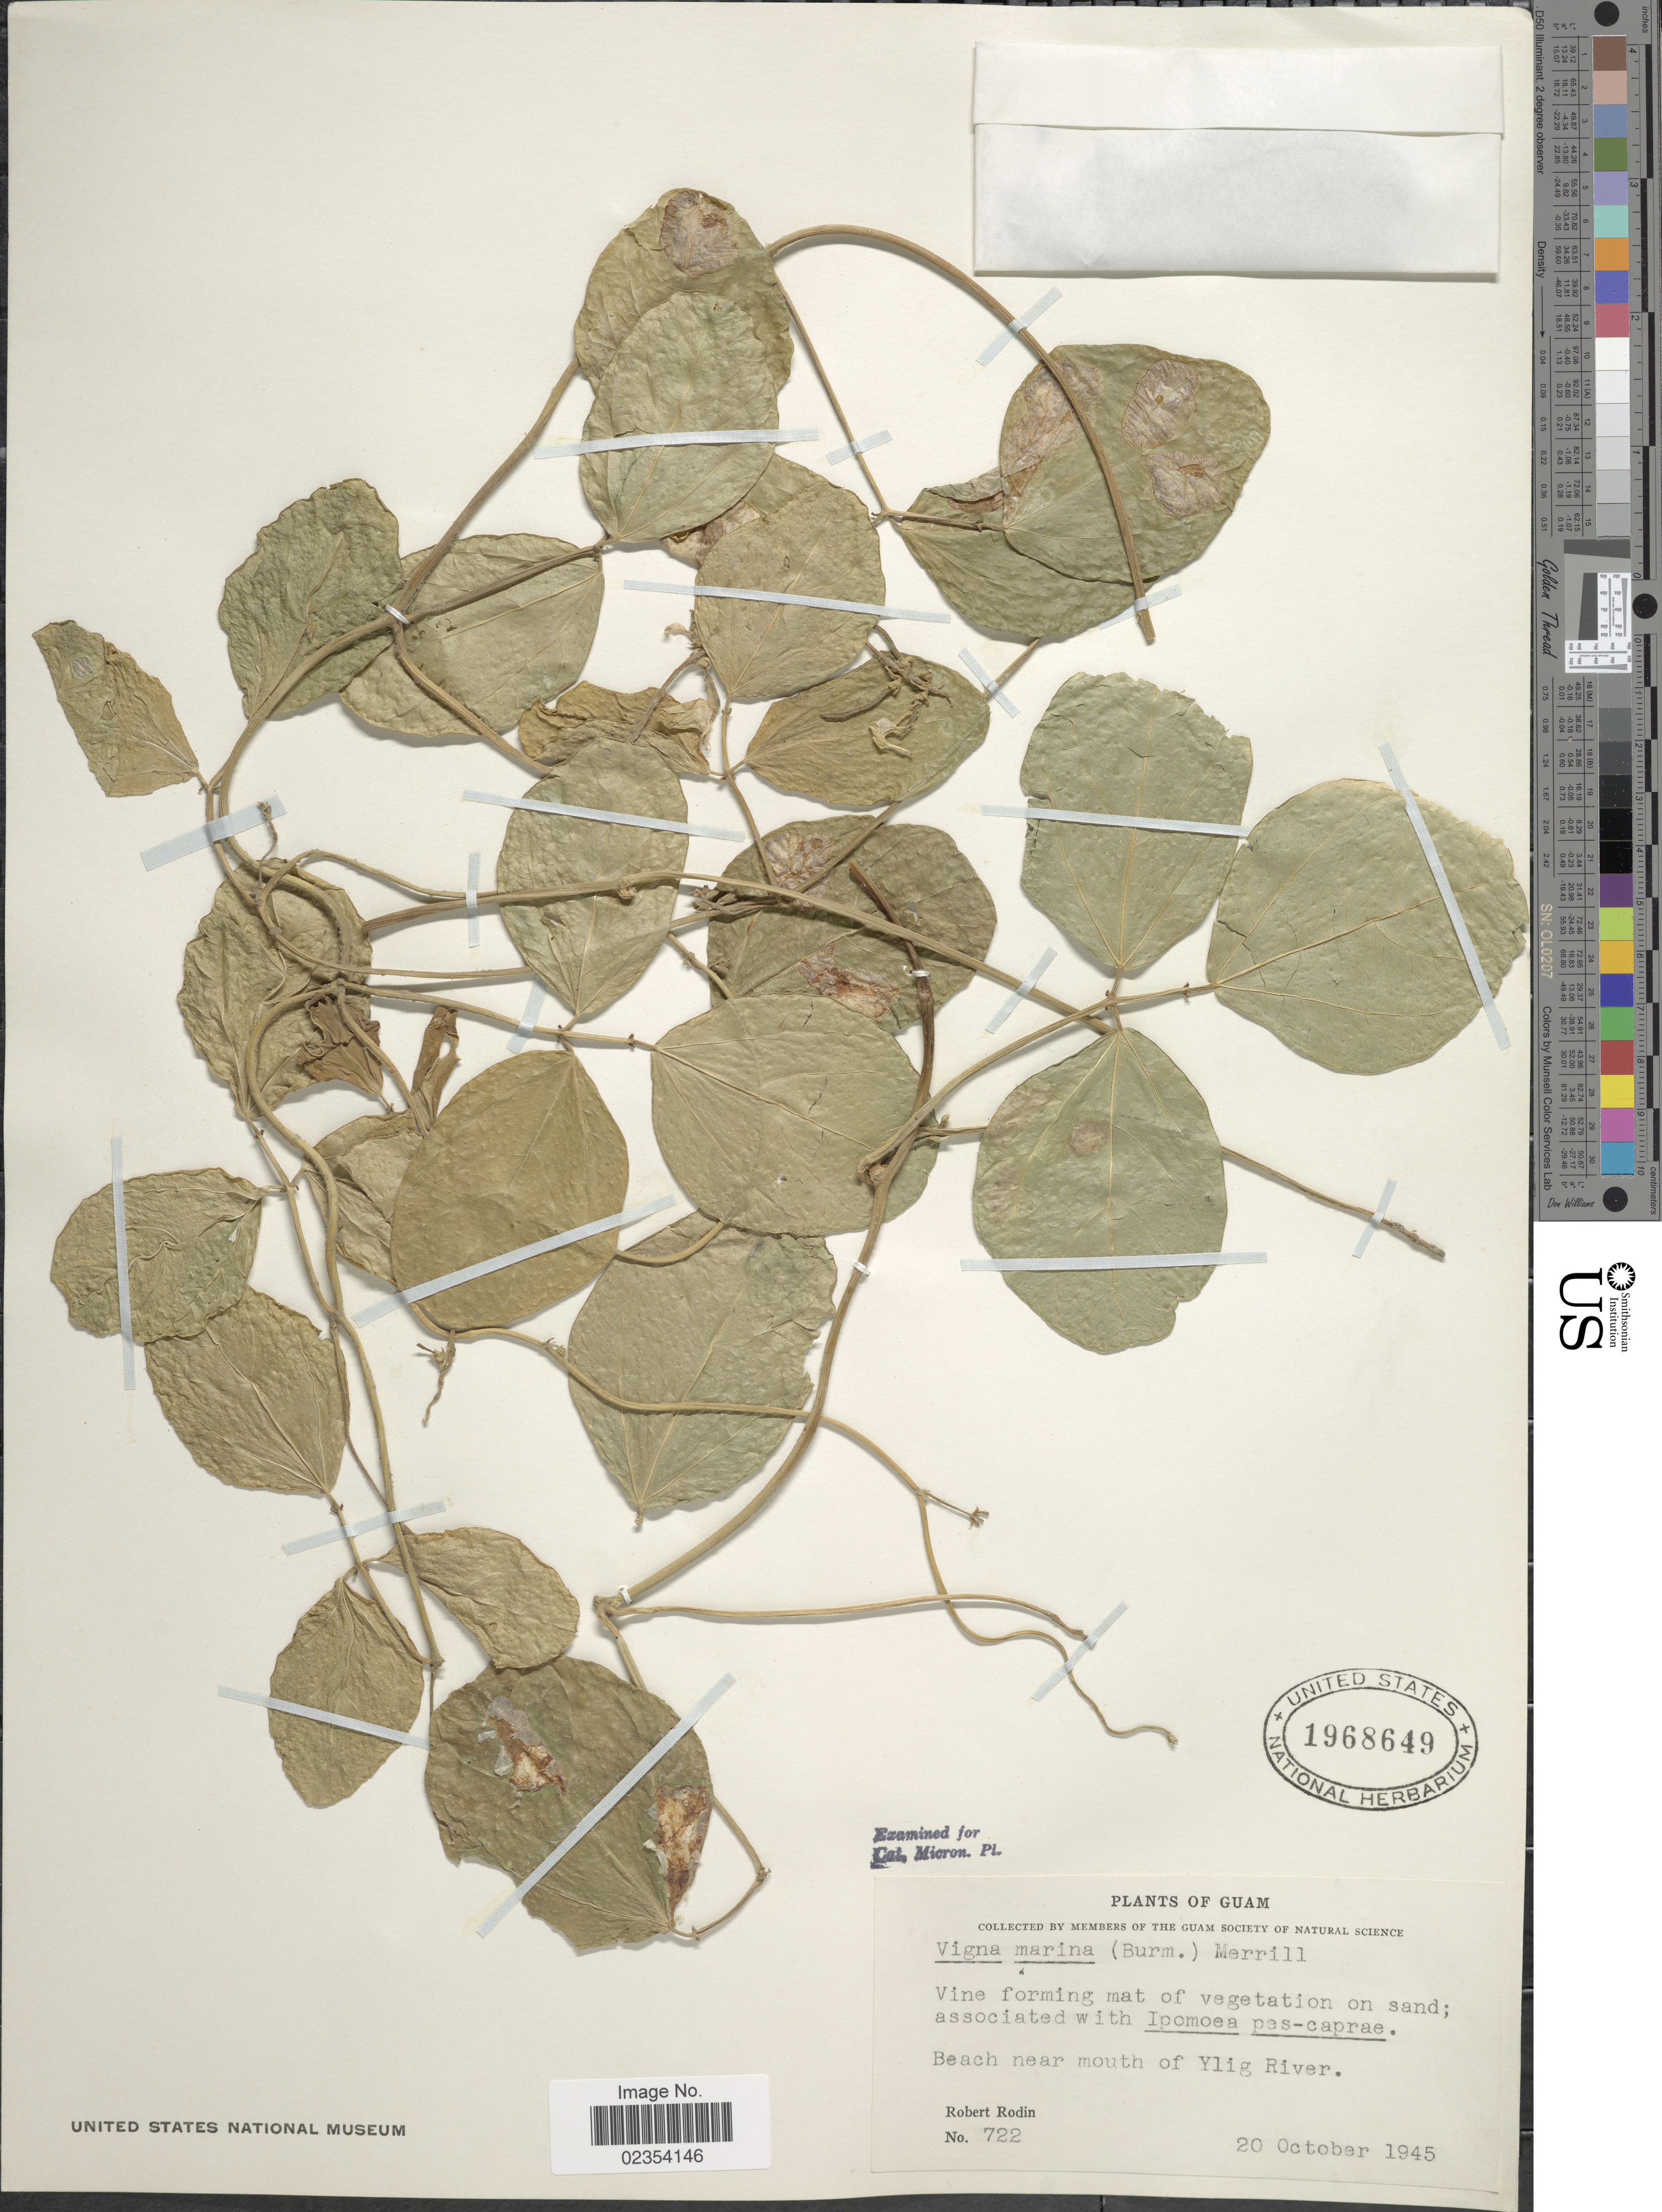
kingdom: Plantae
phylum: Tracheophyta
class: Magnoliopsida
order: Fabales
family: Fabaceae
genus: Vigna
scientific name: Vigna marina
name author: (Burm.) Merr.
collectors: R. Rodin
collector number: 722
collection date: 1945-10-20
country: Guam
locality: Beach near mouth of Ylig River.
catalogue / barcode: US 1968649